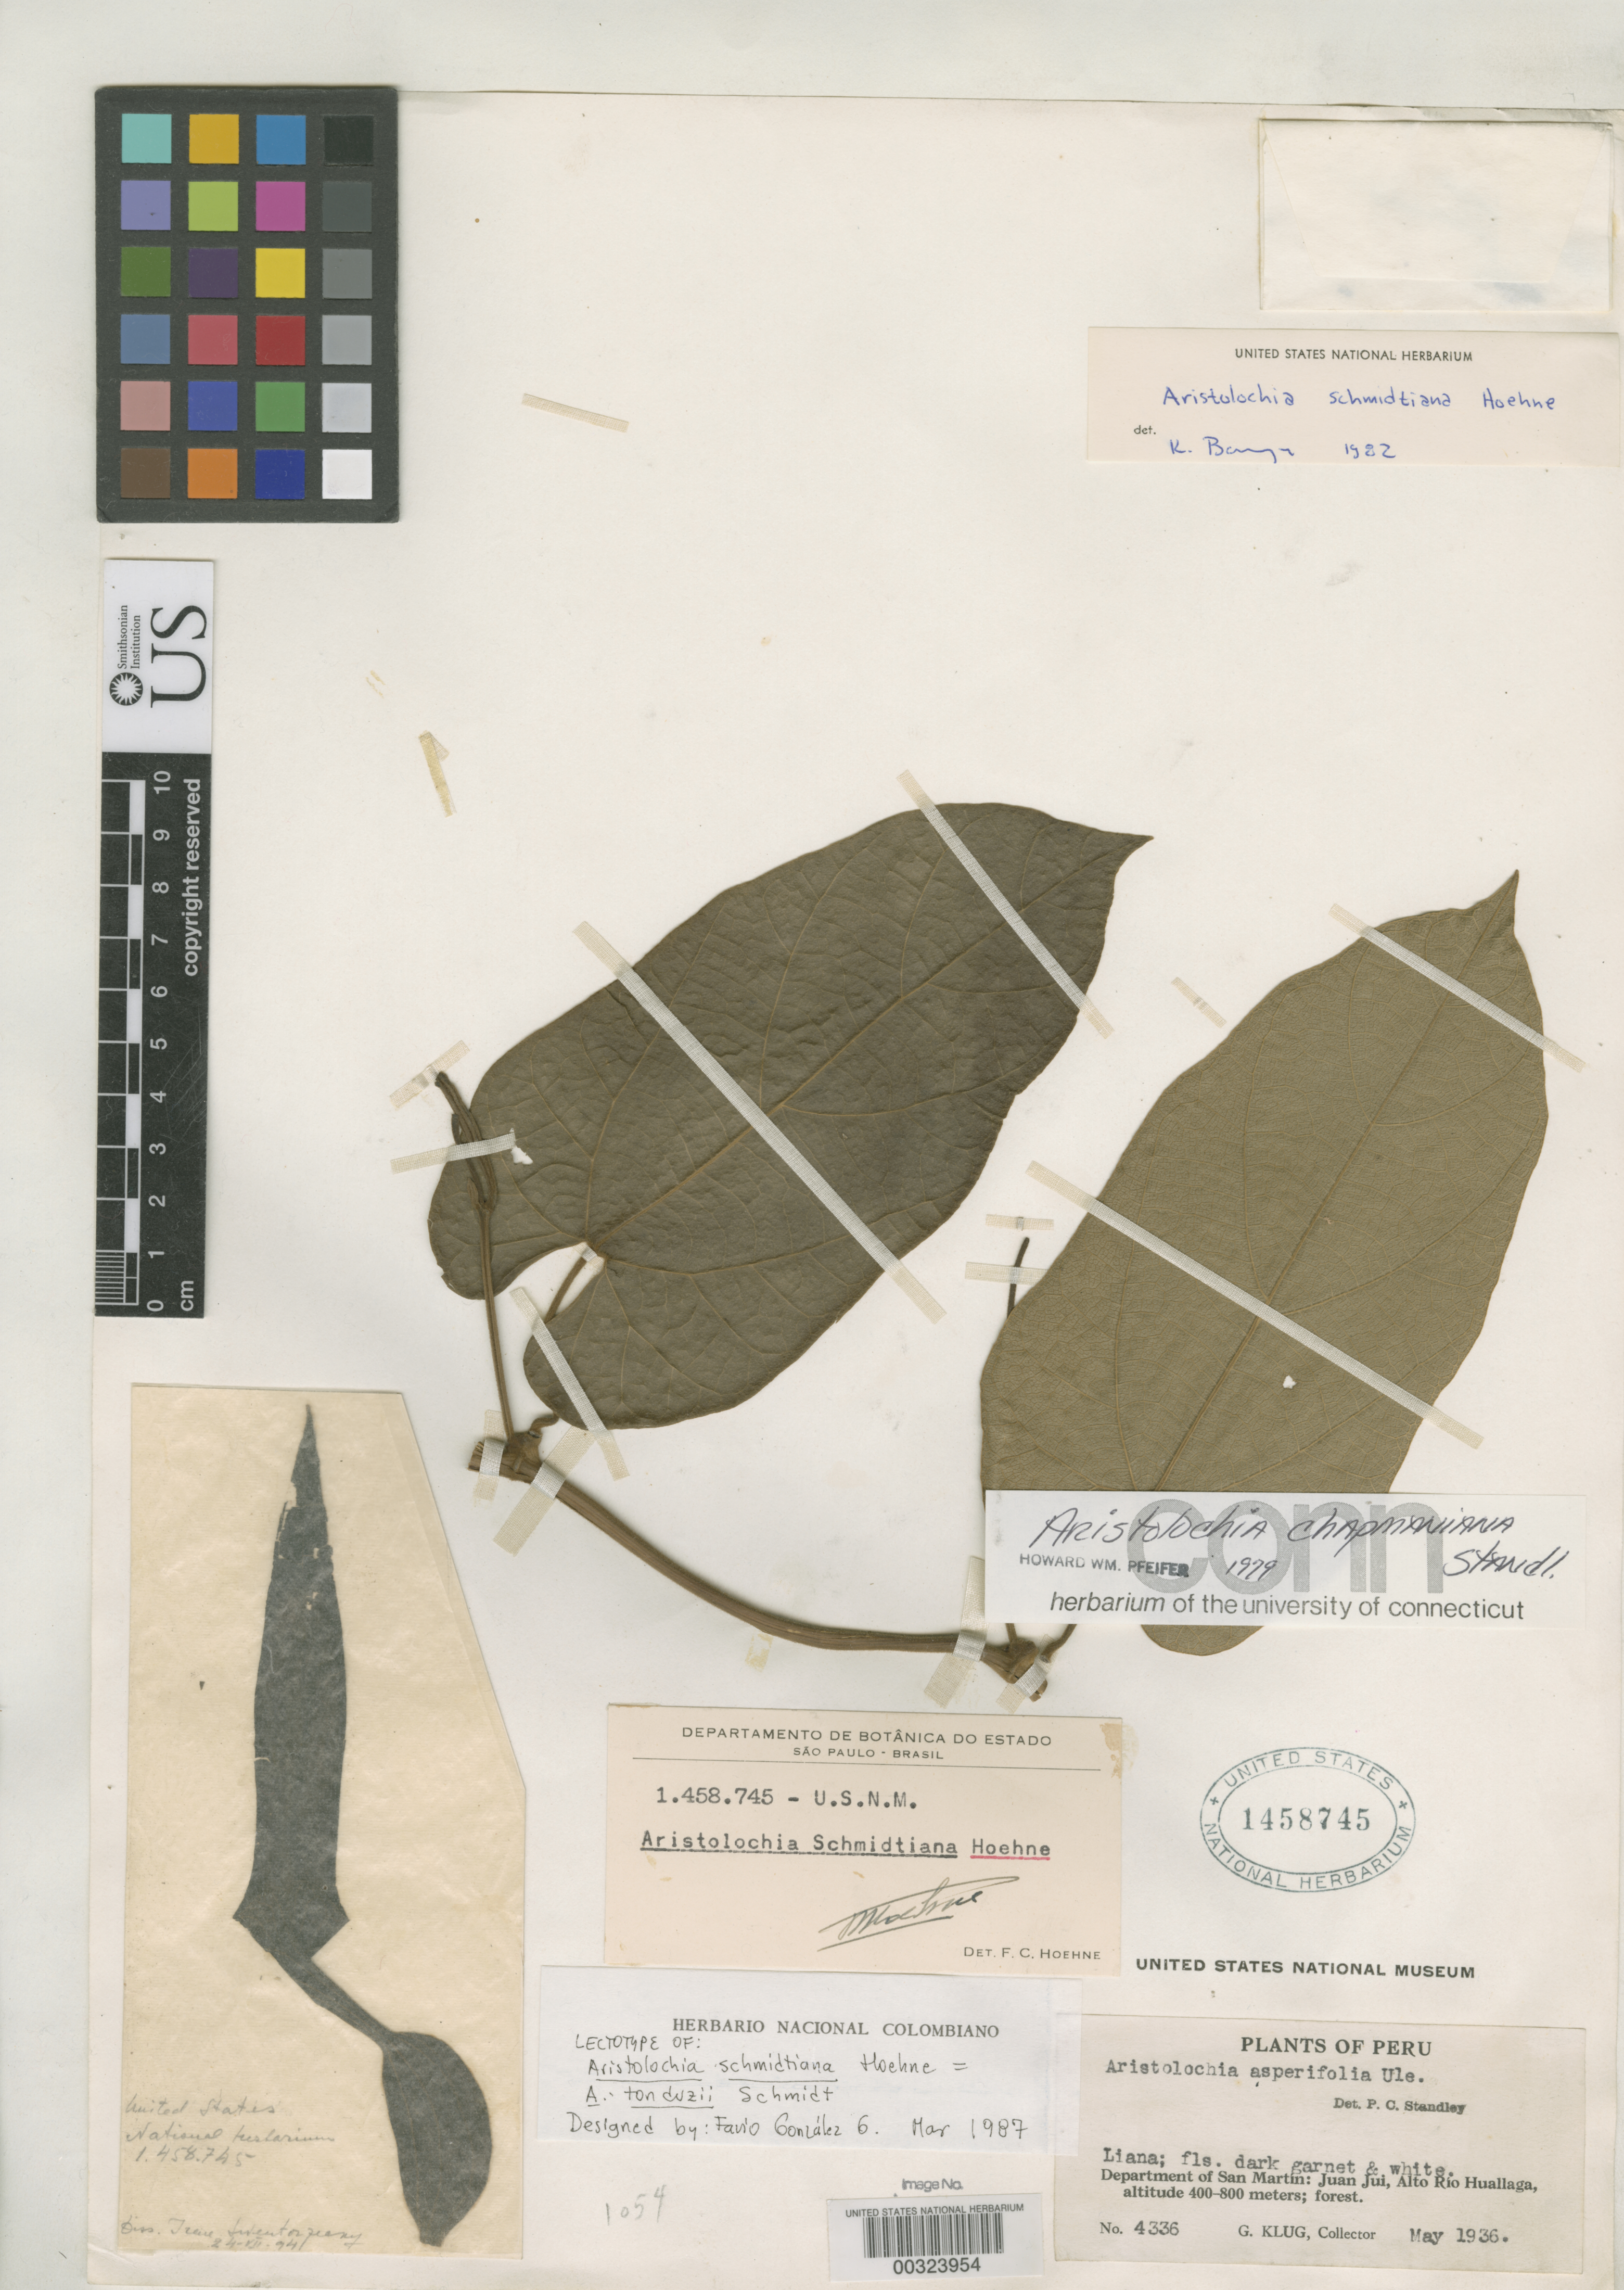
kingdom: Plantae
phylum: Tracheophyta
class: Magnoliopsida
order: Piperales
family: Aristolochiaceae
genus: Aristolochia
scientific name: Aristolochia schmidtiana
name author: Hoehne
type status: Lectotype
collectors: G. Klug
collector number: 4336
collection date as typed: May 1936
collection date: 1936-05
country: Peru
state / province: San Martín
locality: Juan Jui, Alto Rio Huallaga.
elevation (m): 400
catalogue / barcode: US 1458745